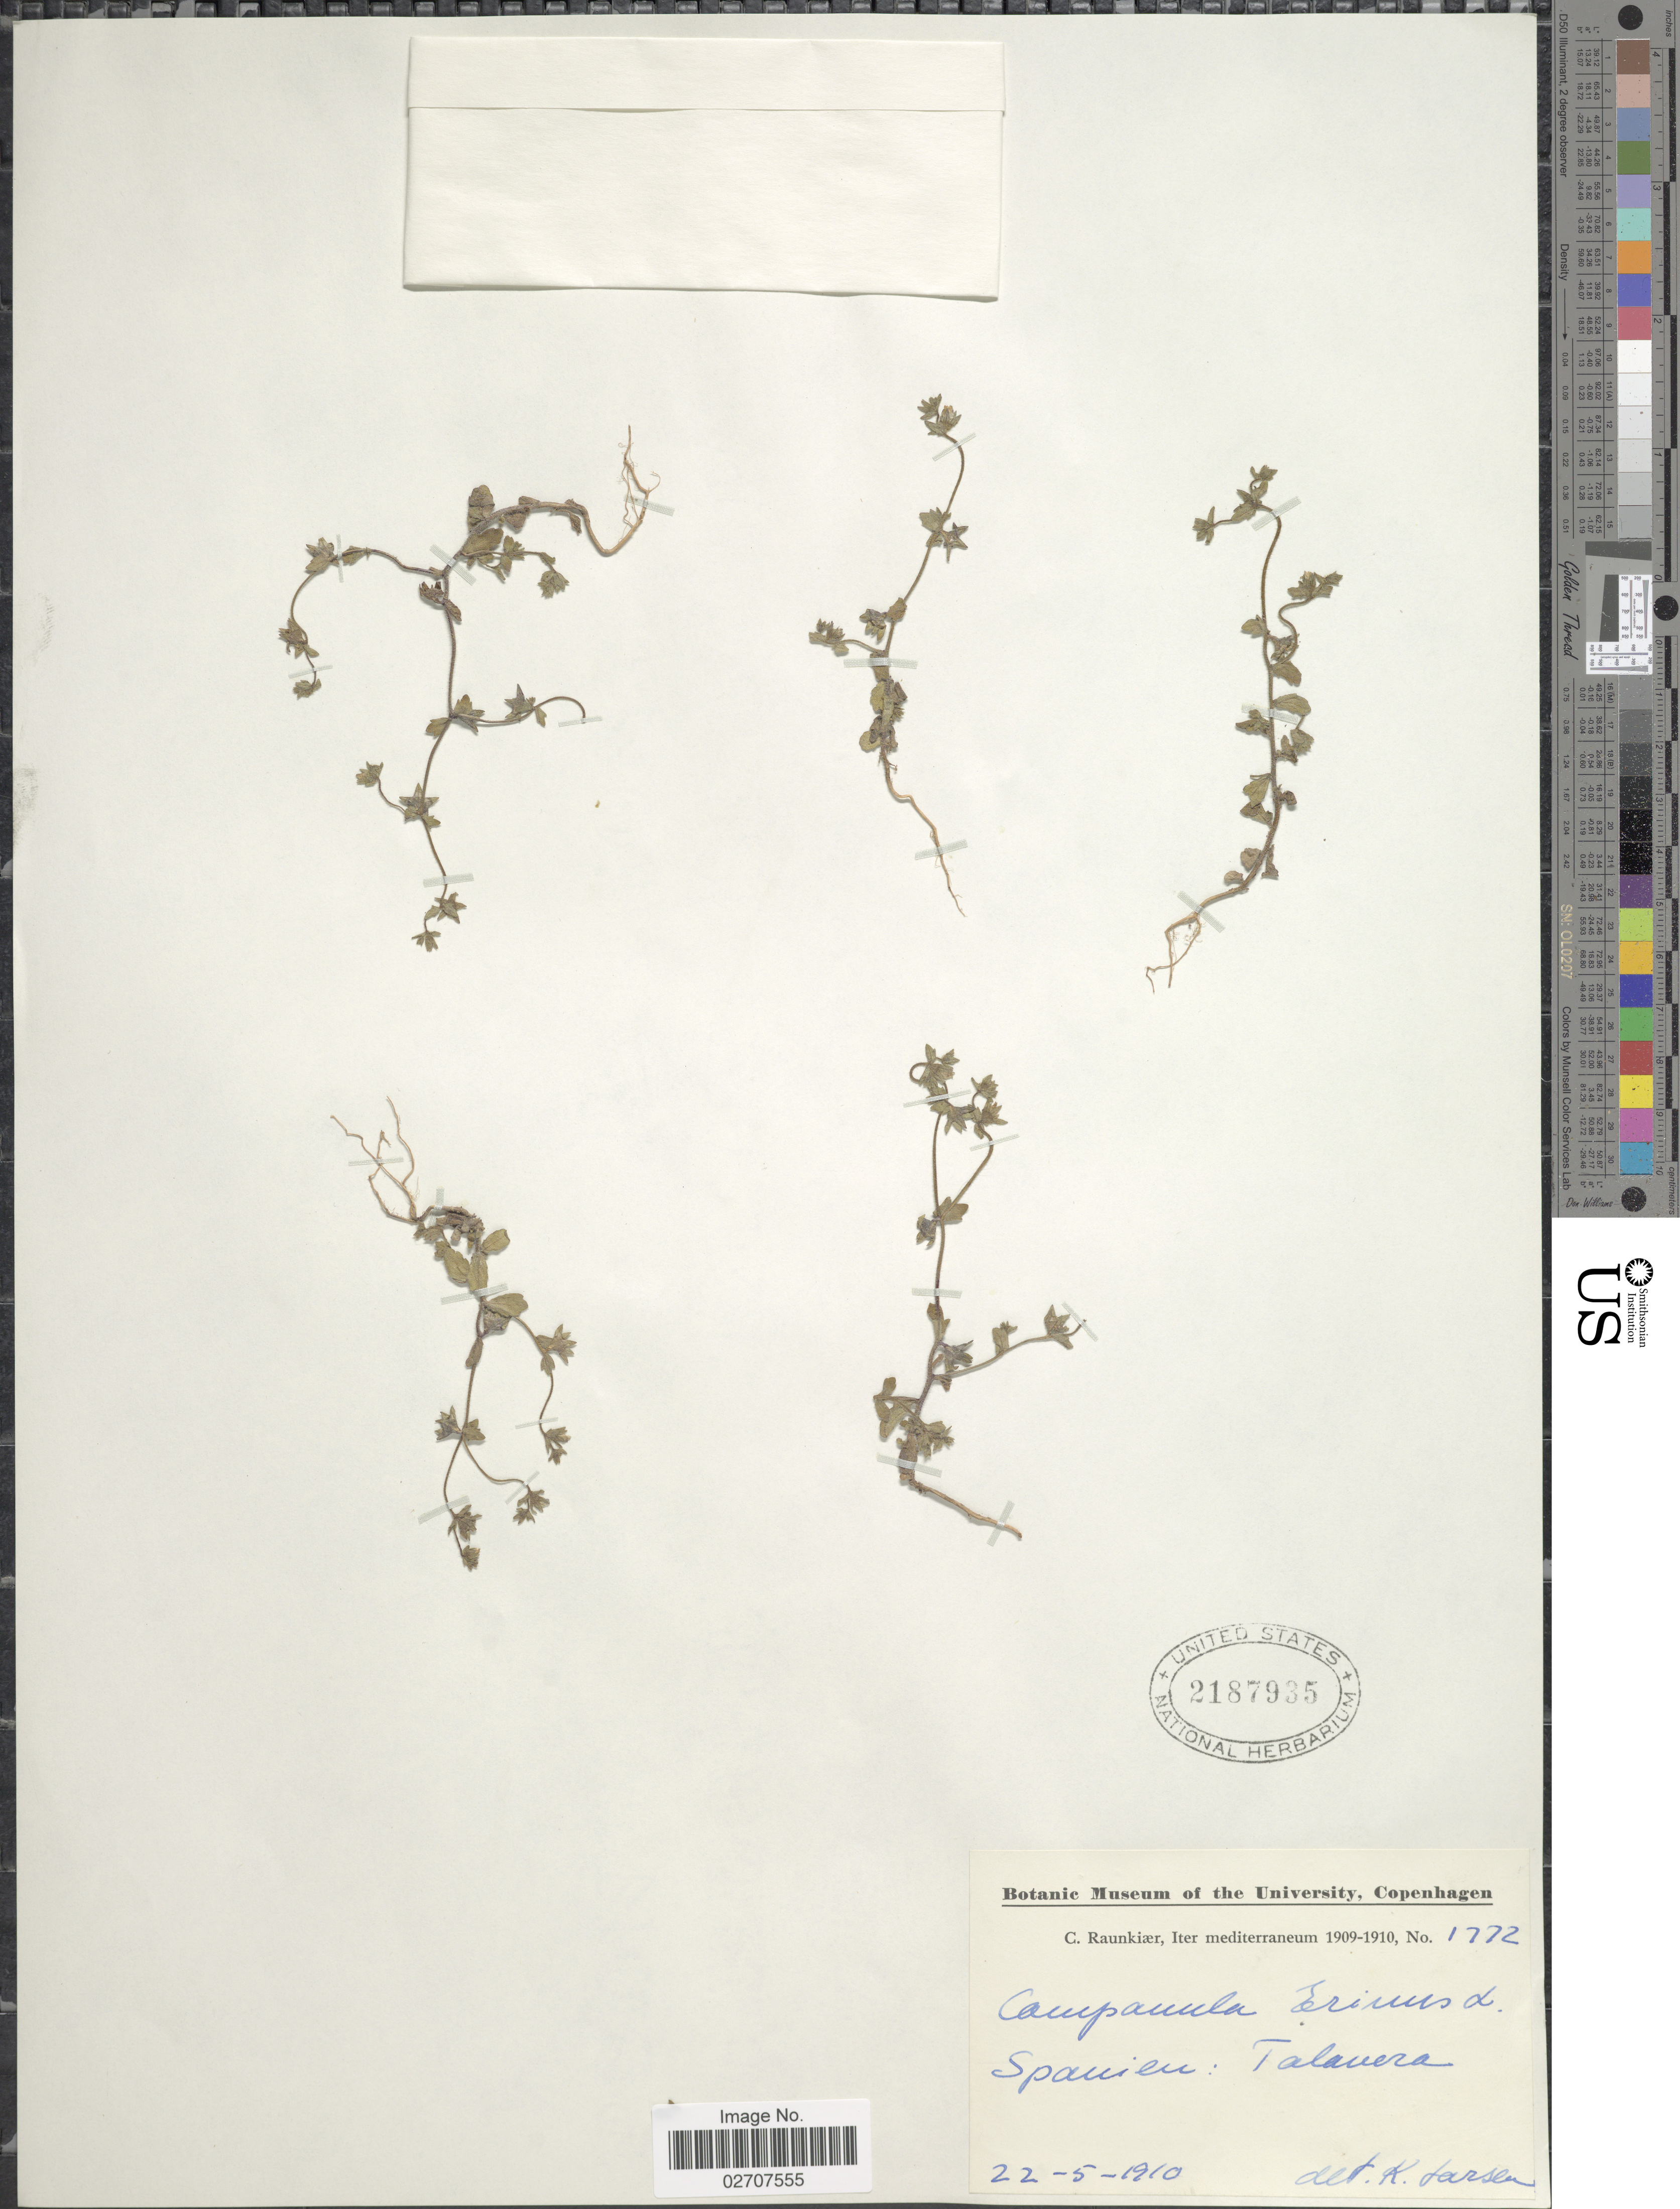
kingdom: Plantae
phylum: Tracheophyta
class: Magnoliopsida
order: Asterales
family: Campanulaceae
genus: Campanula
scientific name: Campanula erinus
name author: L.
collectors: C. Raunkiær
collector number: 1772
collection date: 1910-05-22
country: Spain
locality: Spanien: Talavera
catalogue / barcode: US 2187935